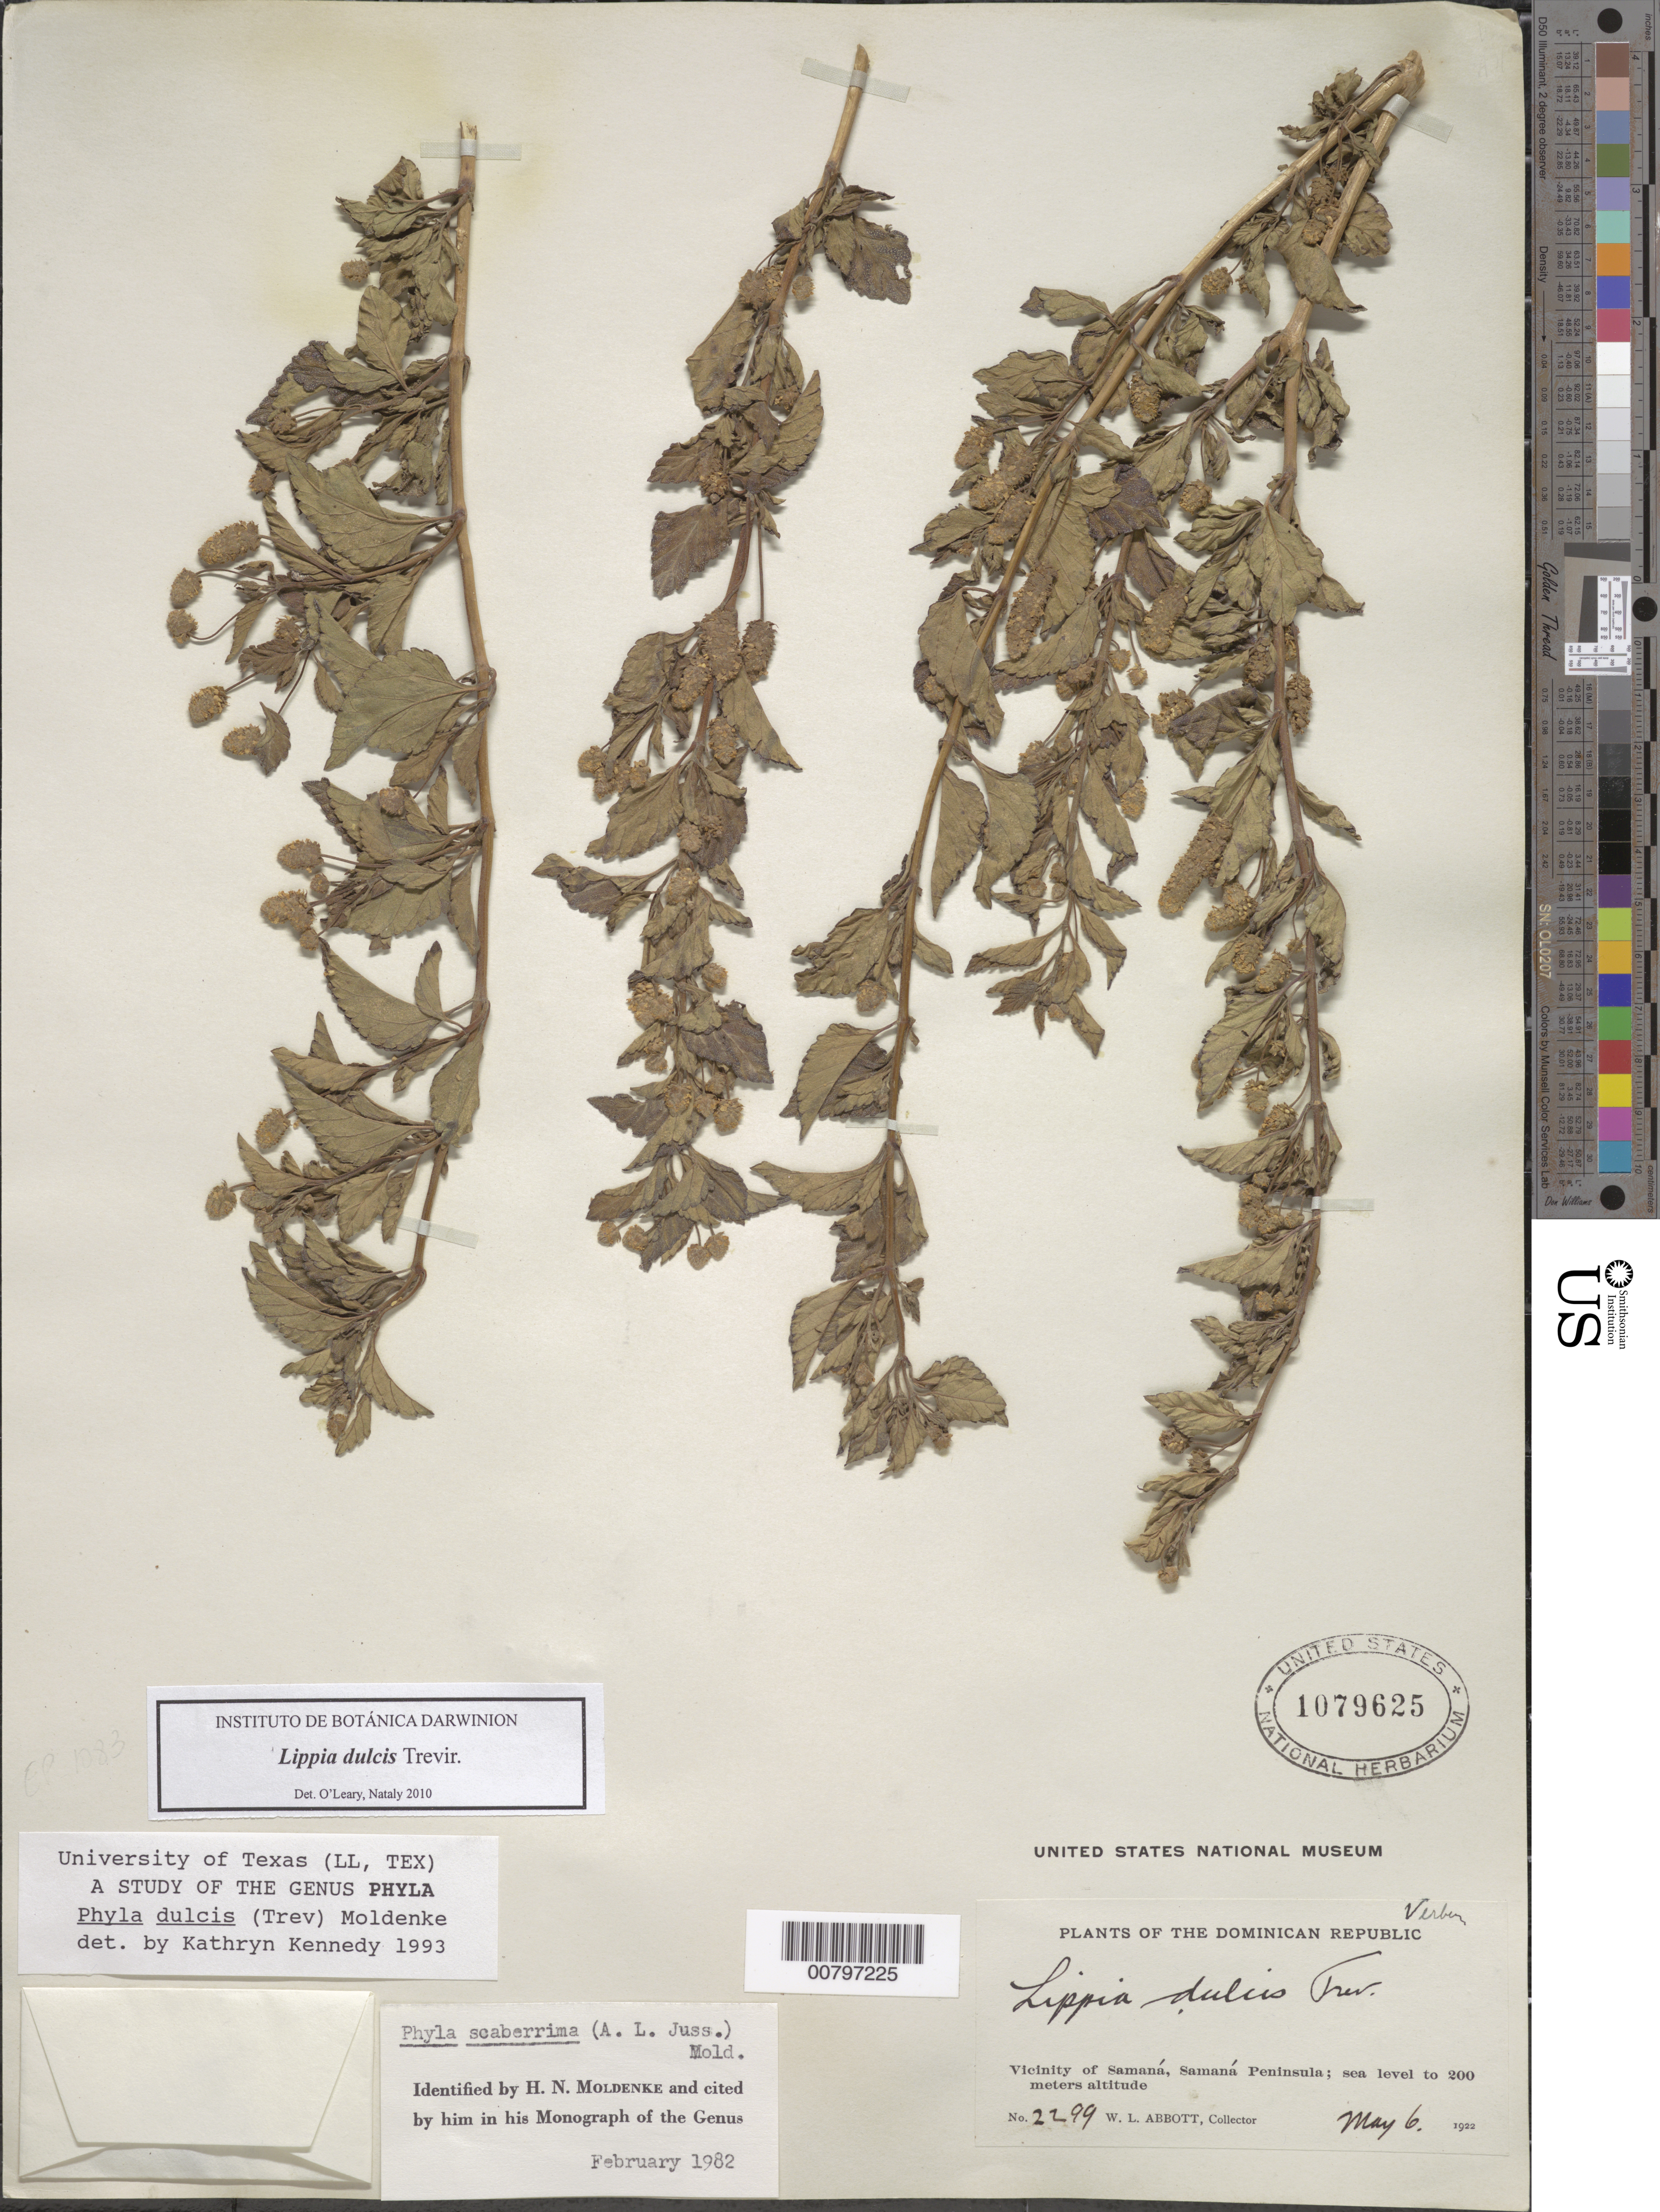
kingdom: Plantae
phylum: Tracheophyta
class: Magnoliopsida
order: Lamiales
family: Verbenaceae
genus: Phyla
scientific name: Phyla scaberrima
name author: (Juss. ex Pers.) Moldenke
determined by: Kennedy, K.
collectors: W. L. Abbott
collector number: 2299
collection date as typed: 06 May 1922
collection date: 1922-05-06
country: Dominican Republic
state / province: Samana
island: Hispaniola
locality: Vicinity of Samaná, Samaná Penninsula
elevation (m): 0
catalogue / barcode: US 1079625